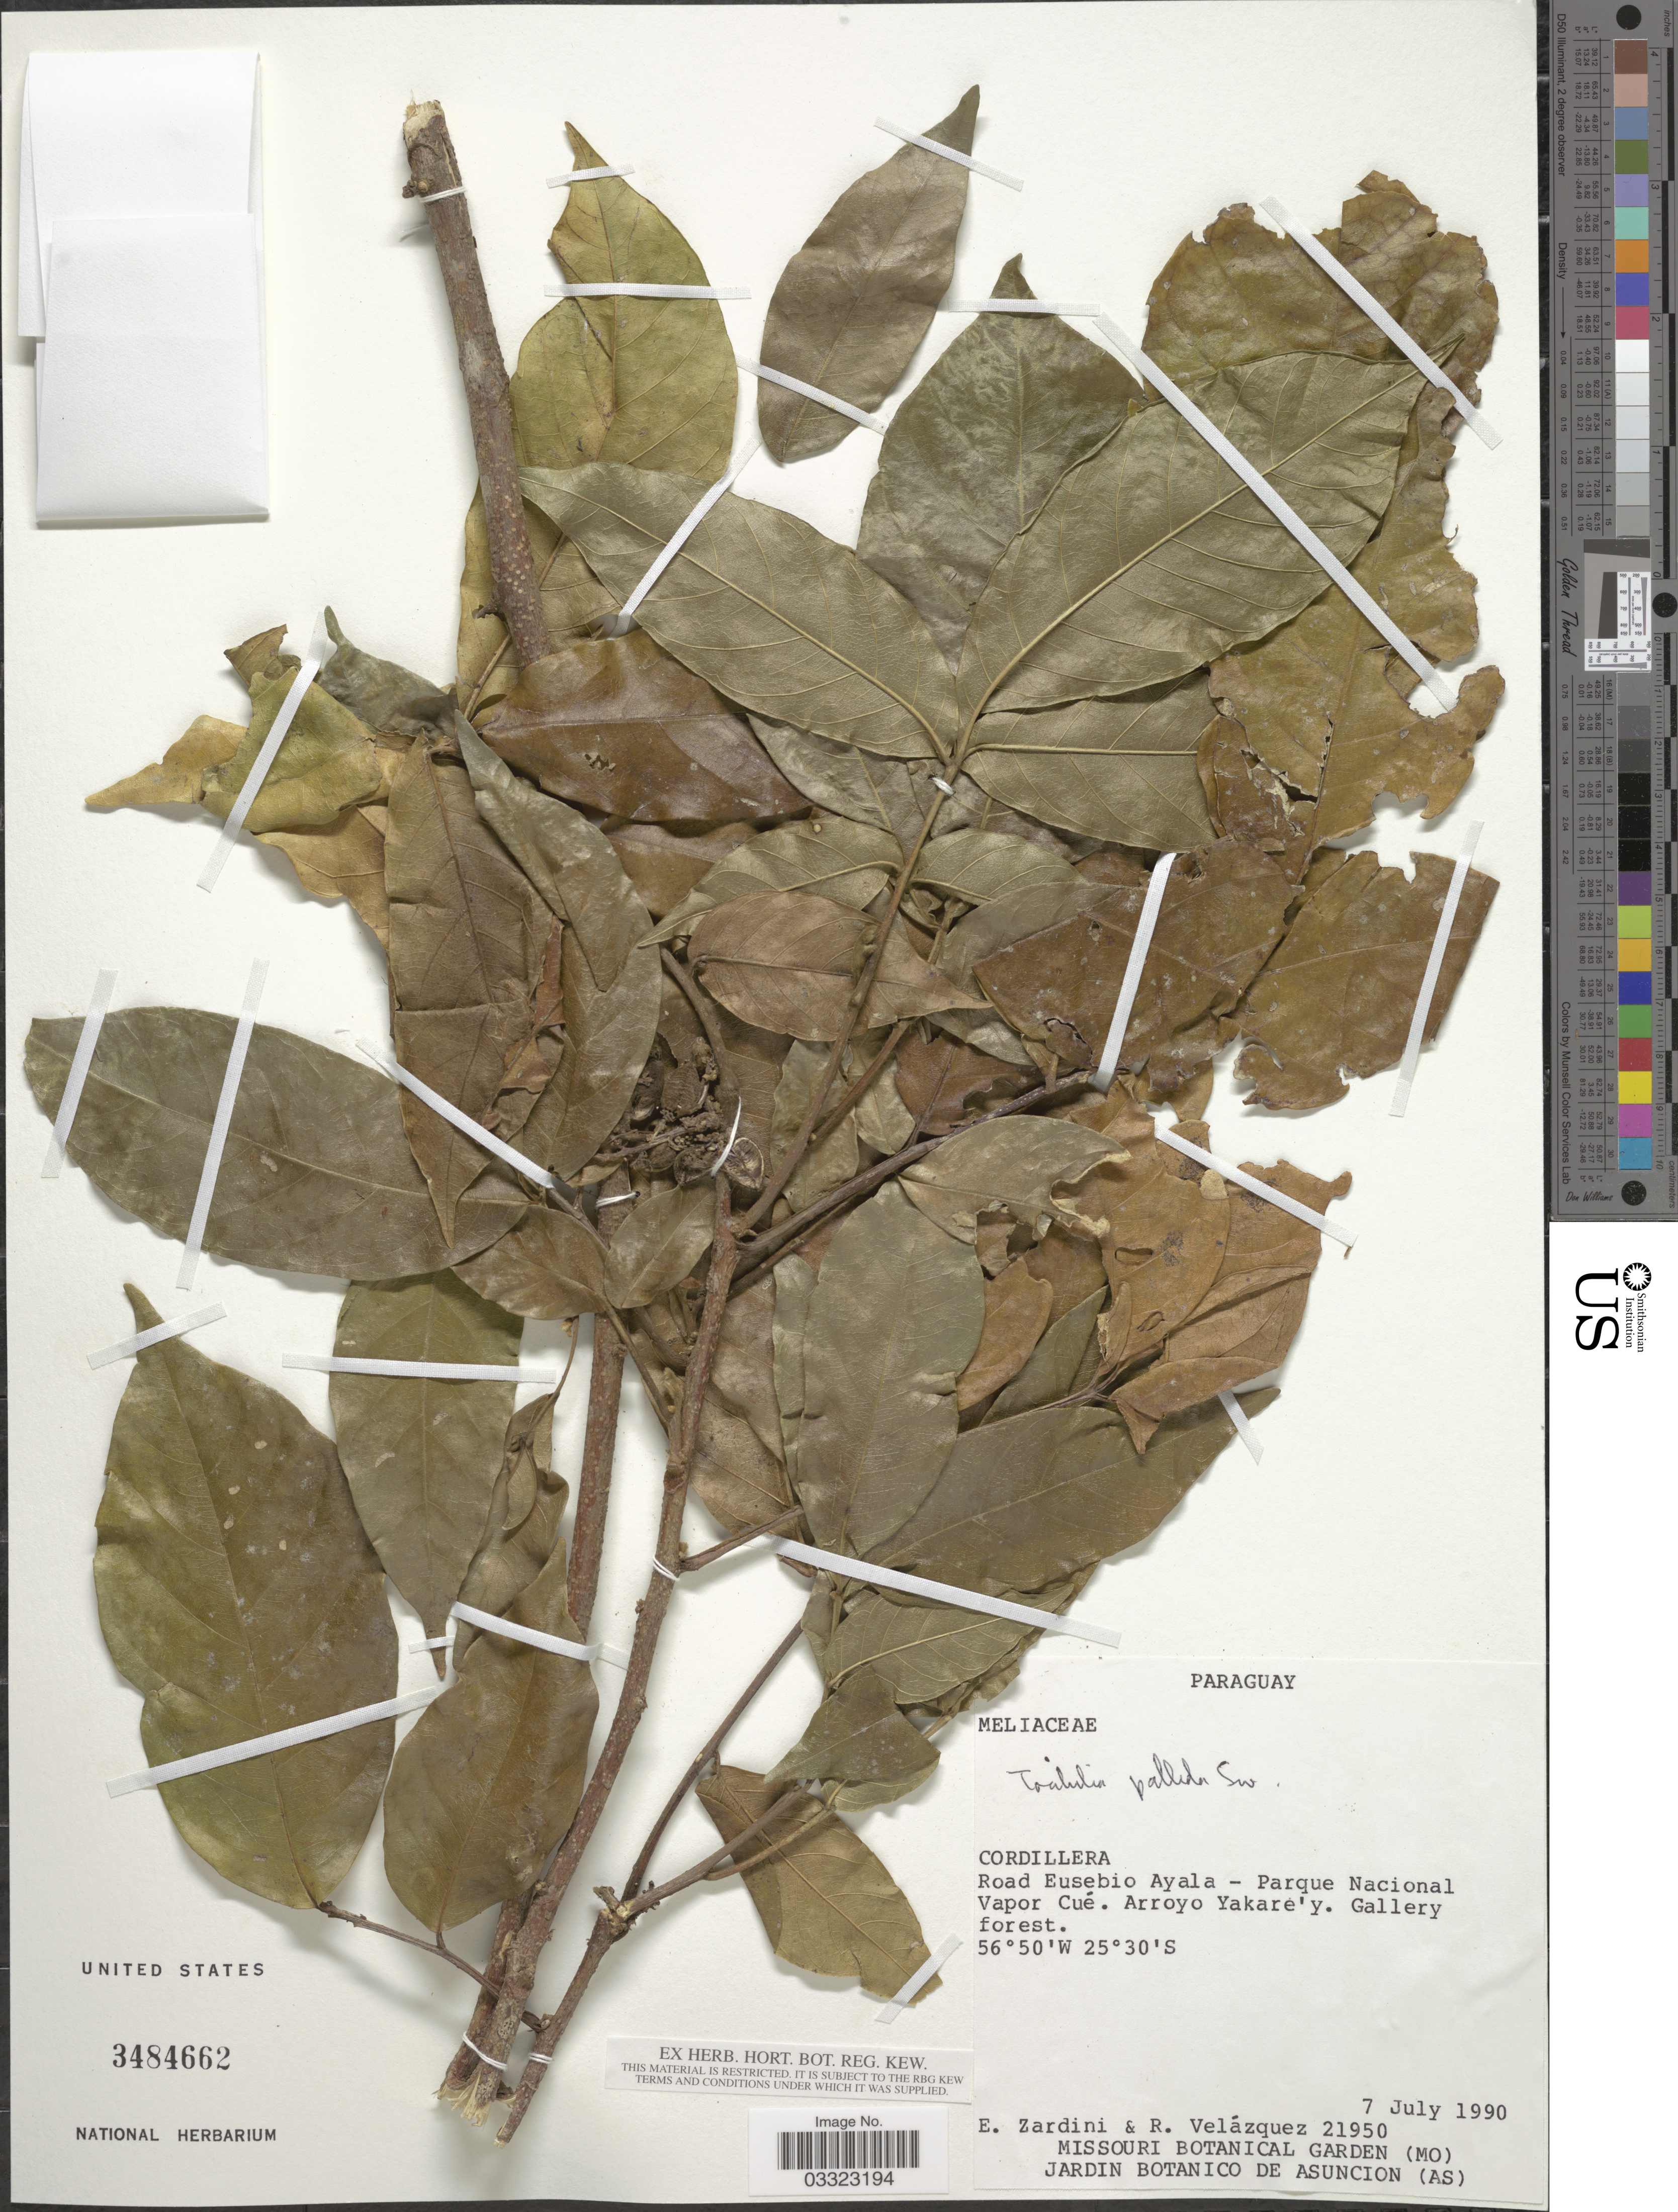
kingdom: Plantae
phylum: Tracheophyta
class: Magnoliopsida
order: Sapindales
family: Meliaceae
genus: Trichilia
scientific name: Trichilia pallida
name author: Sw.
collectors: E. Zardini & R. Velázquez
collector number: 21950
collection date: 1990-07-07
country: Paraguay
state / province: Cordillera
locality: Road Eusebio Ayala - Parque Nacional Vapor Cué. Arroyo Yakare'y.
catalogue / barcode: US 3484662